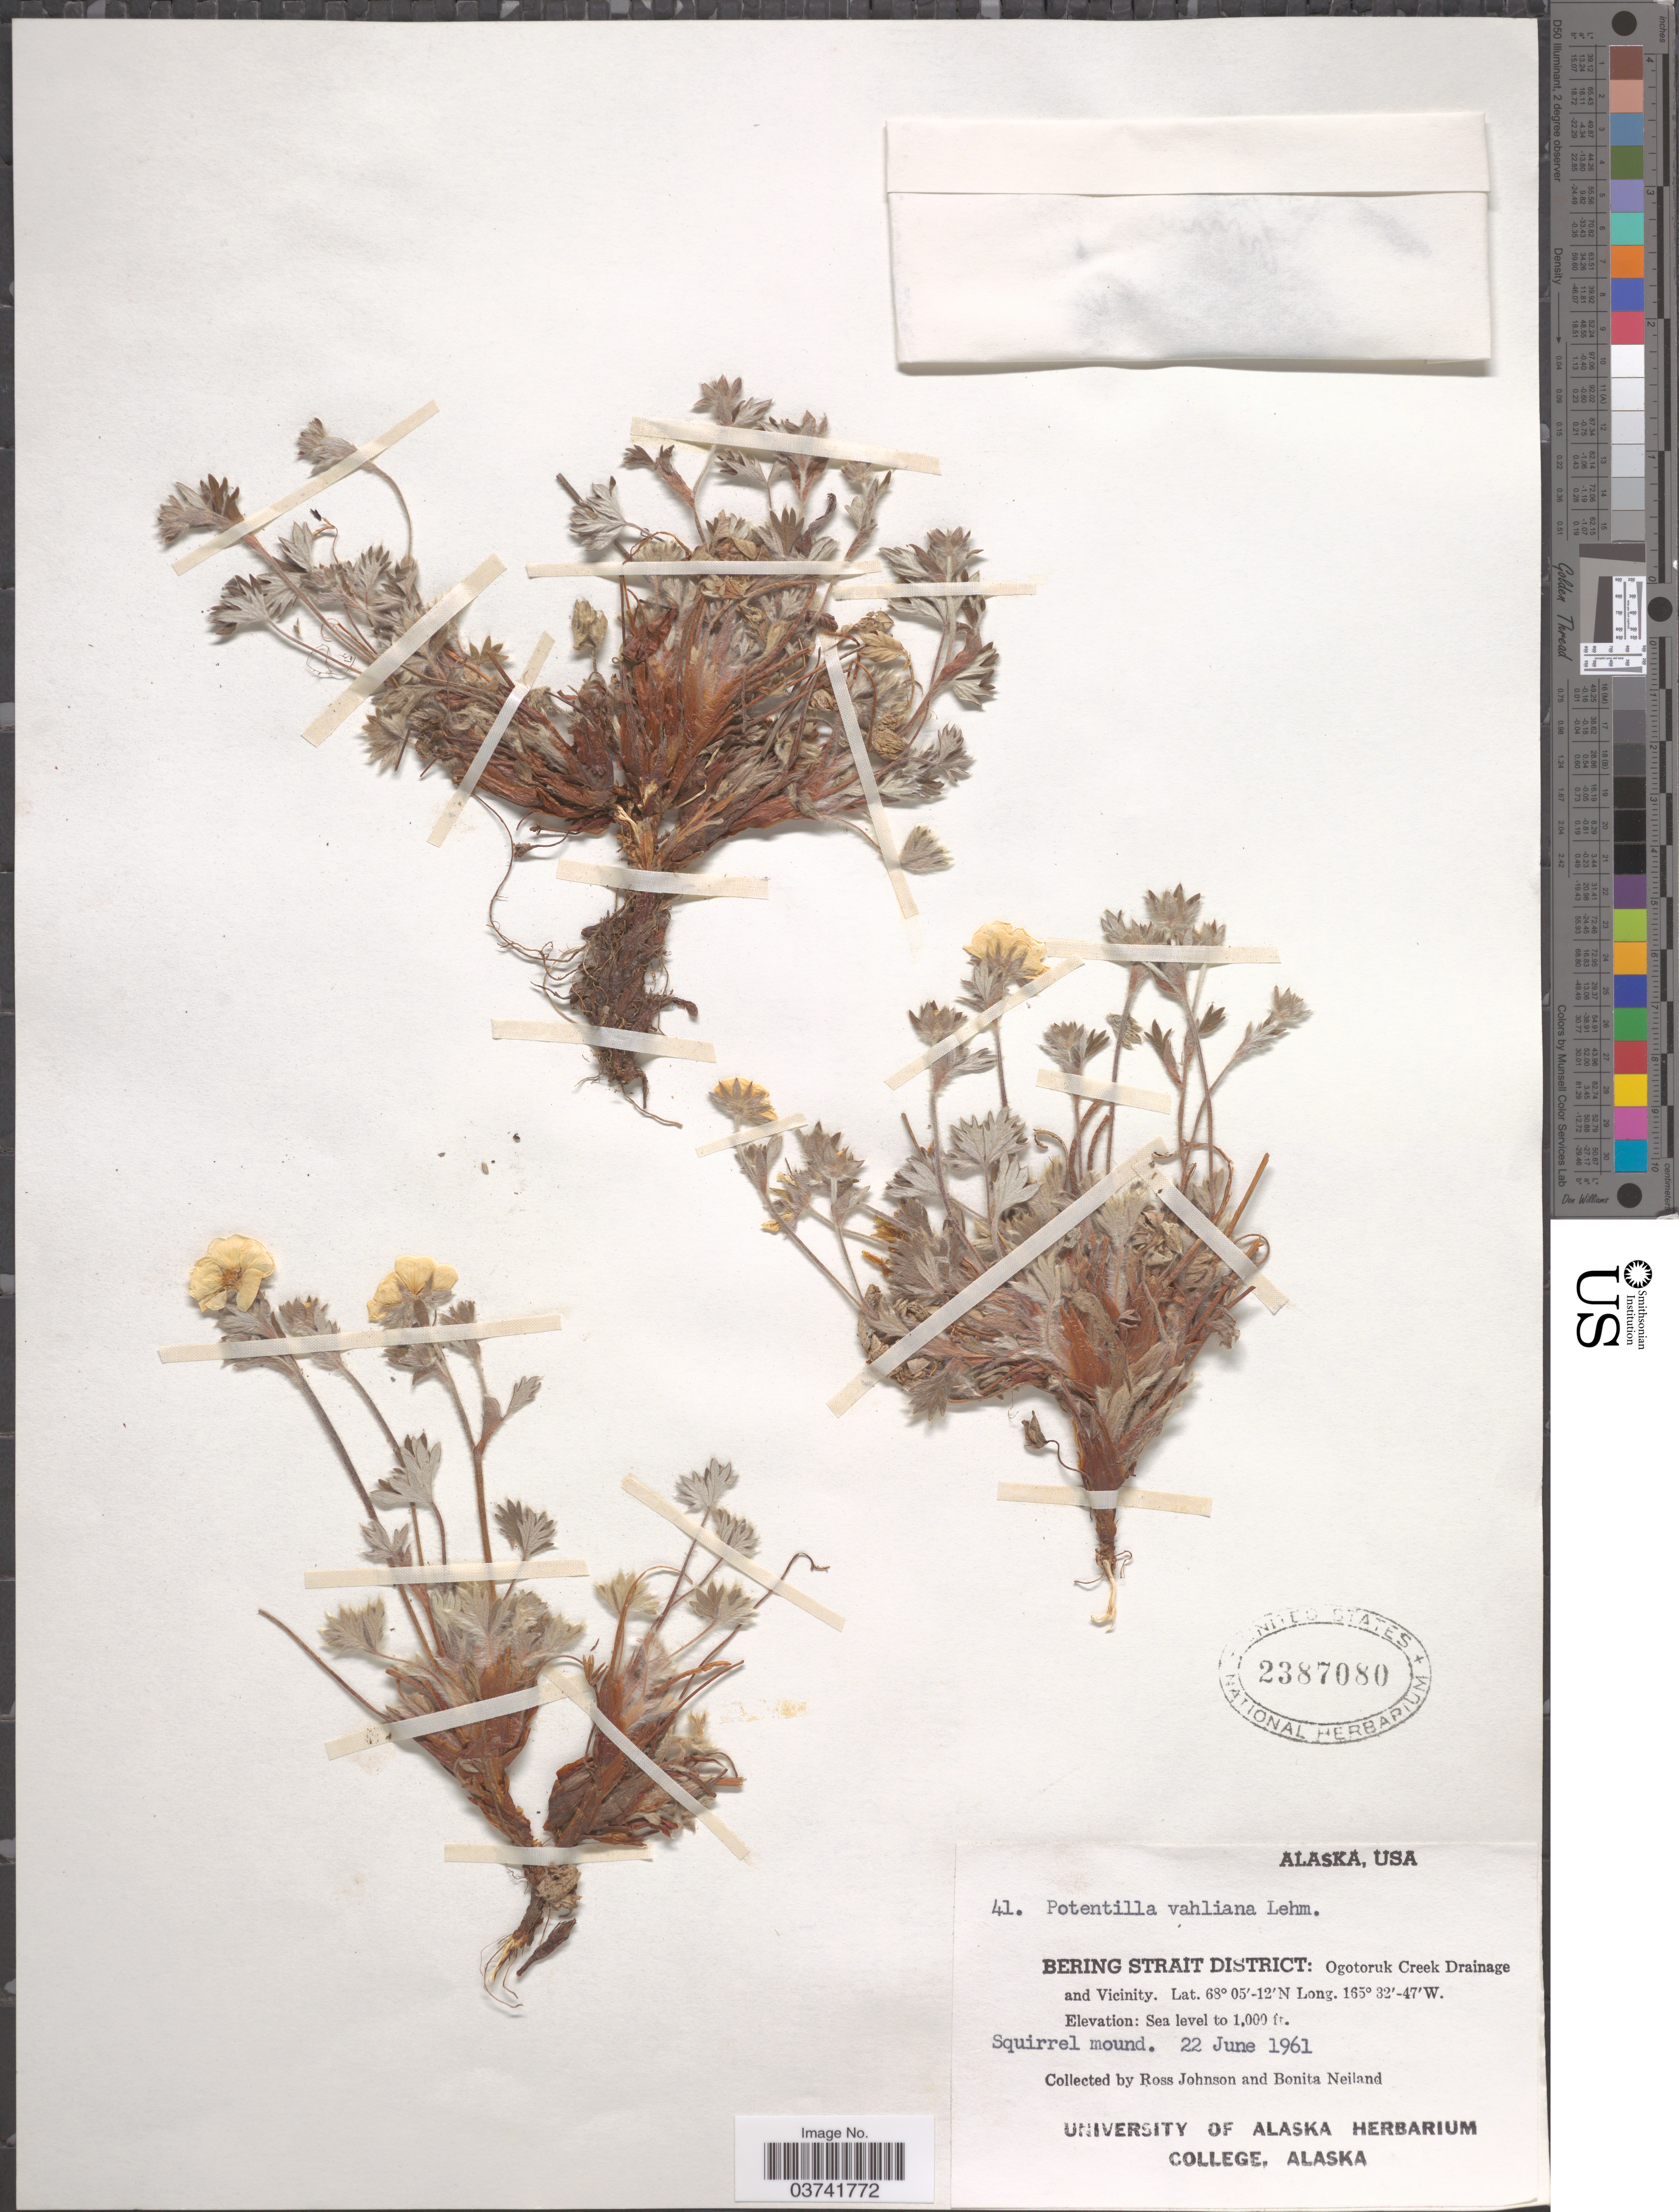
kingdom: Plantae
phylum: Tracheophyta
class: Magnoliopsida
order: Rosales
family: Rosaceae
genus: Potentilla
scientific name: Potentilla vahliana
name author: Lehm.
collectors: R. Johnson & B. Neiland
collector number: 41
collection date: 1961-06-22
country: United States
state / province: Alaska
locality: Bering Strait District: Ogotoruk Creek Drainage and Vicinity.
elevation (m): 0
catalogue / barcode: US 2387080